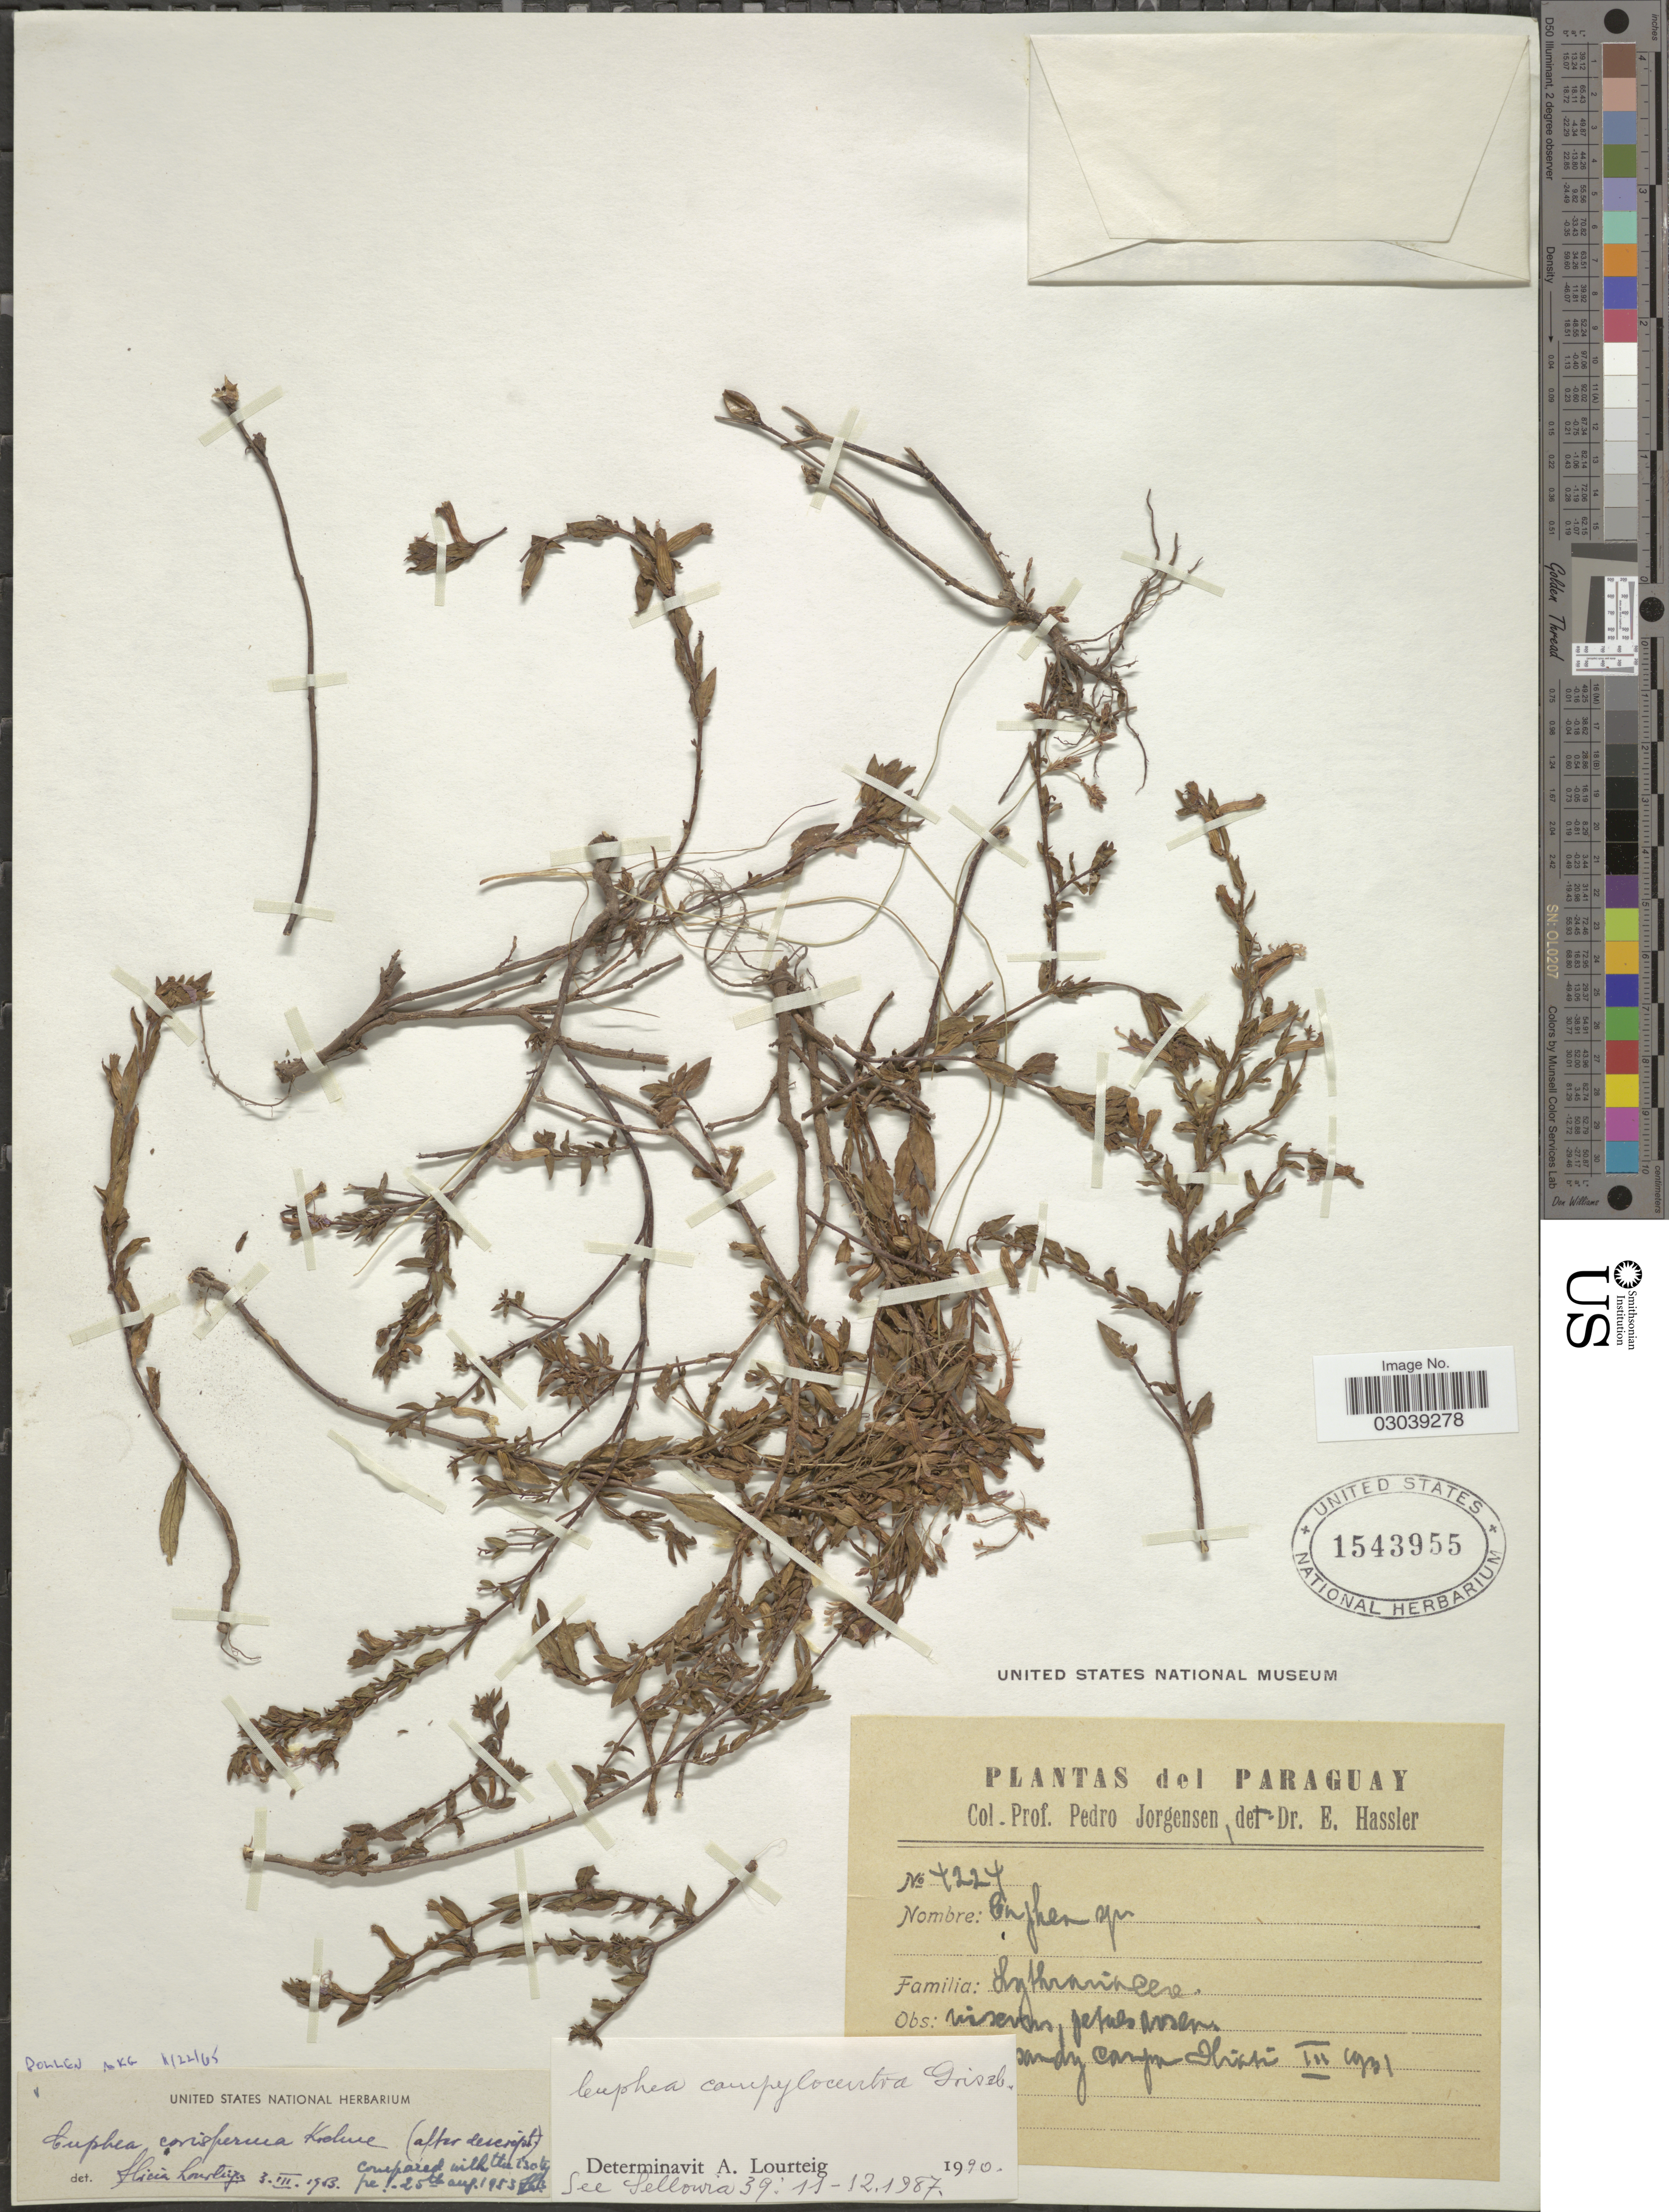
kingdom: Plantae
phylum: Tracheophyta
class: Magnoliopsida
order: Myrtales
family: Lythraceae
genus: Cuphea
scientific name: Cuphea campylocentra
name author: Griseb.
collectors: P. Jörgensen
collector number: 4224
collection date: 1931-03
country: Paraguay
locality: Hiati.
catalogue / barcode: US 1543955